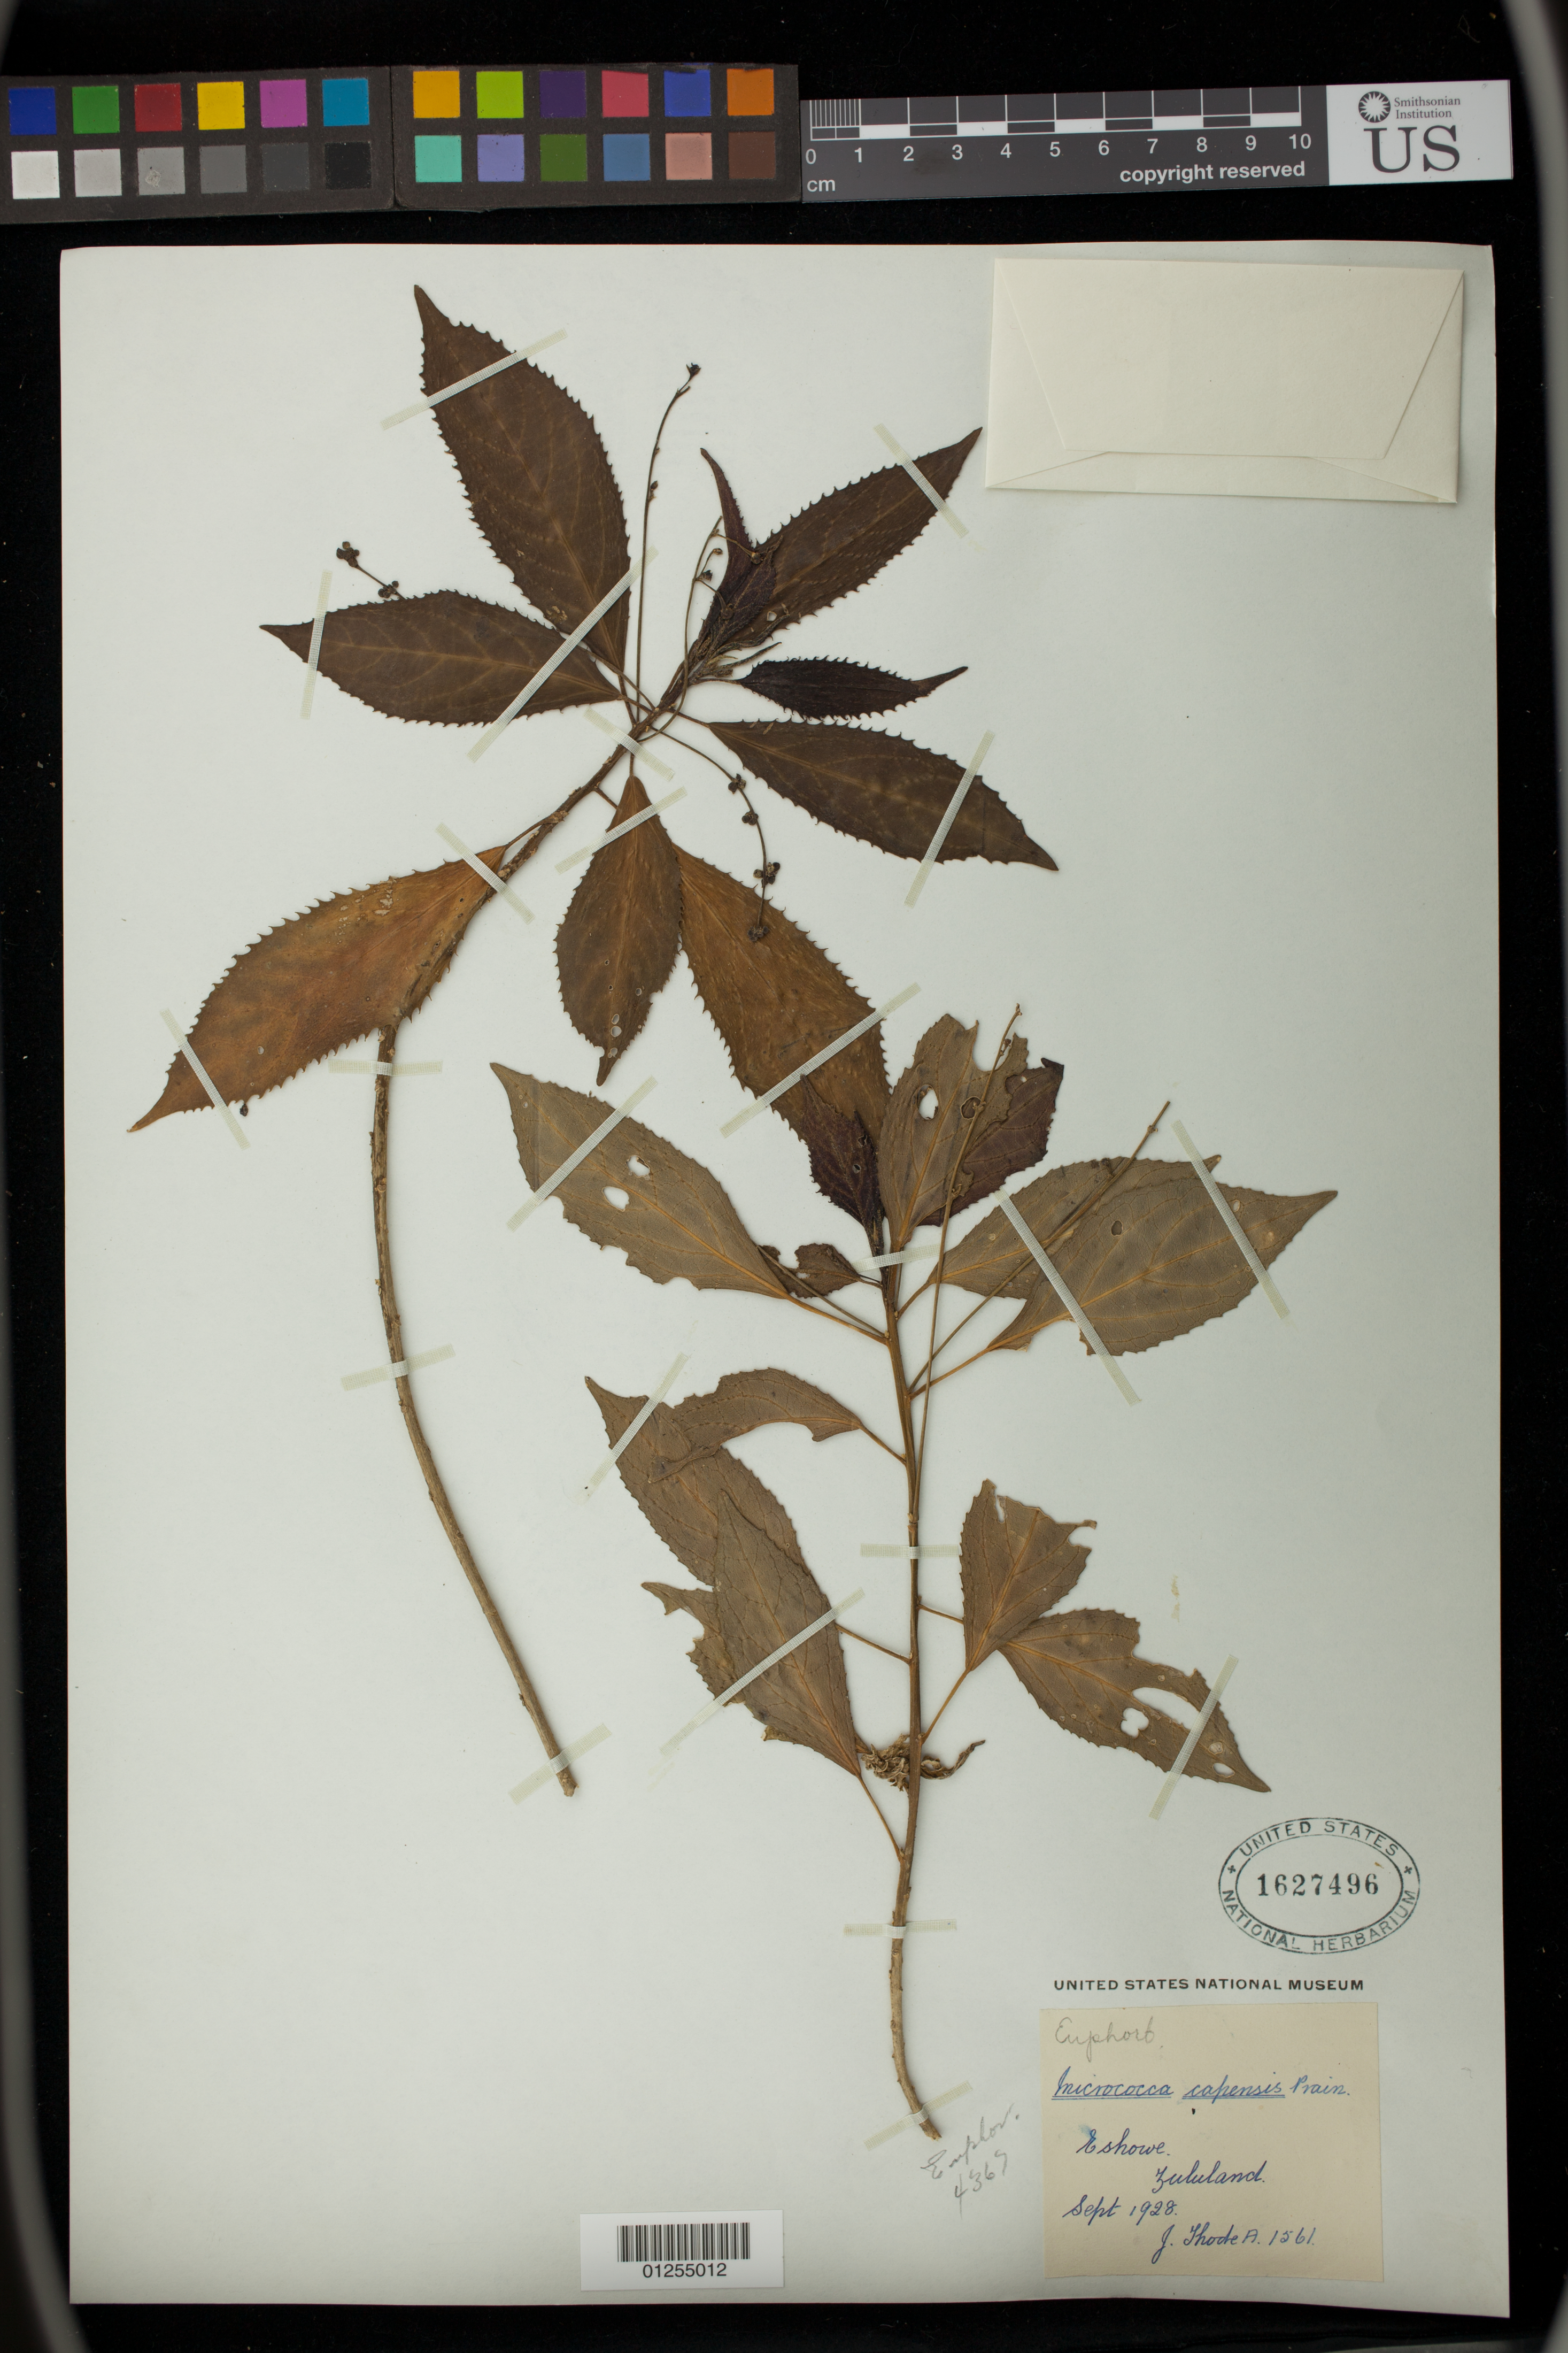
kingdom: Plantae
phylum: Tracheophyta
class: Magnoliopsida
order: Malpighiales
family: Euphorbiaceae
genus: Micrococca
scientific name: Micrococca capensis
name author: (Baill.) Prain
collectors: J. Thode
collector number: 1561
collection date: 1928-09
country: South Africa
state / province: KwaZulu-Natal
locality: Eshowe, Zululand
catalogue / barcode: US 1627496